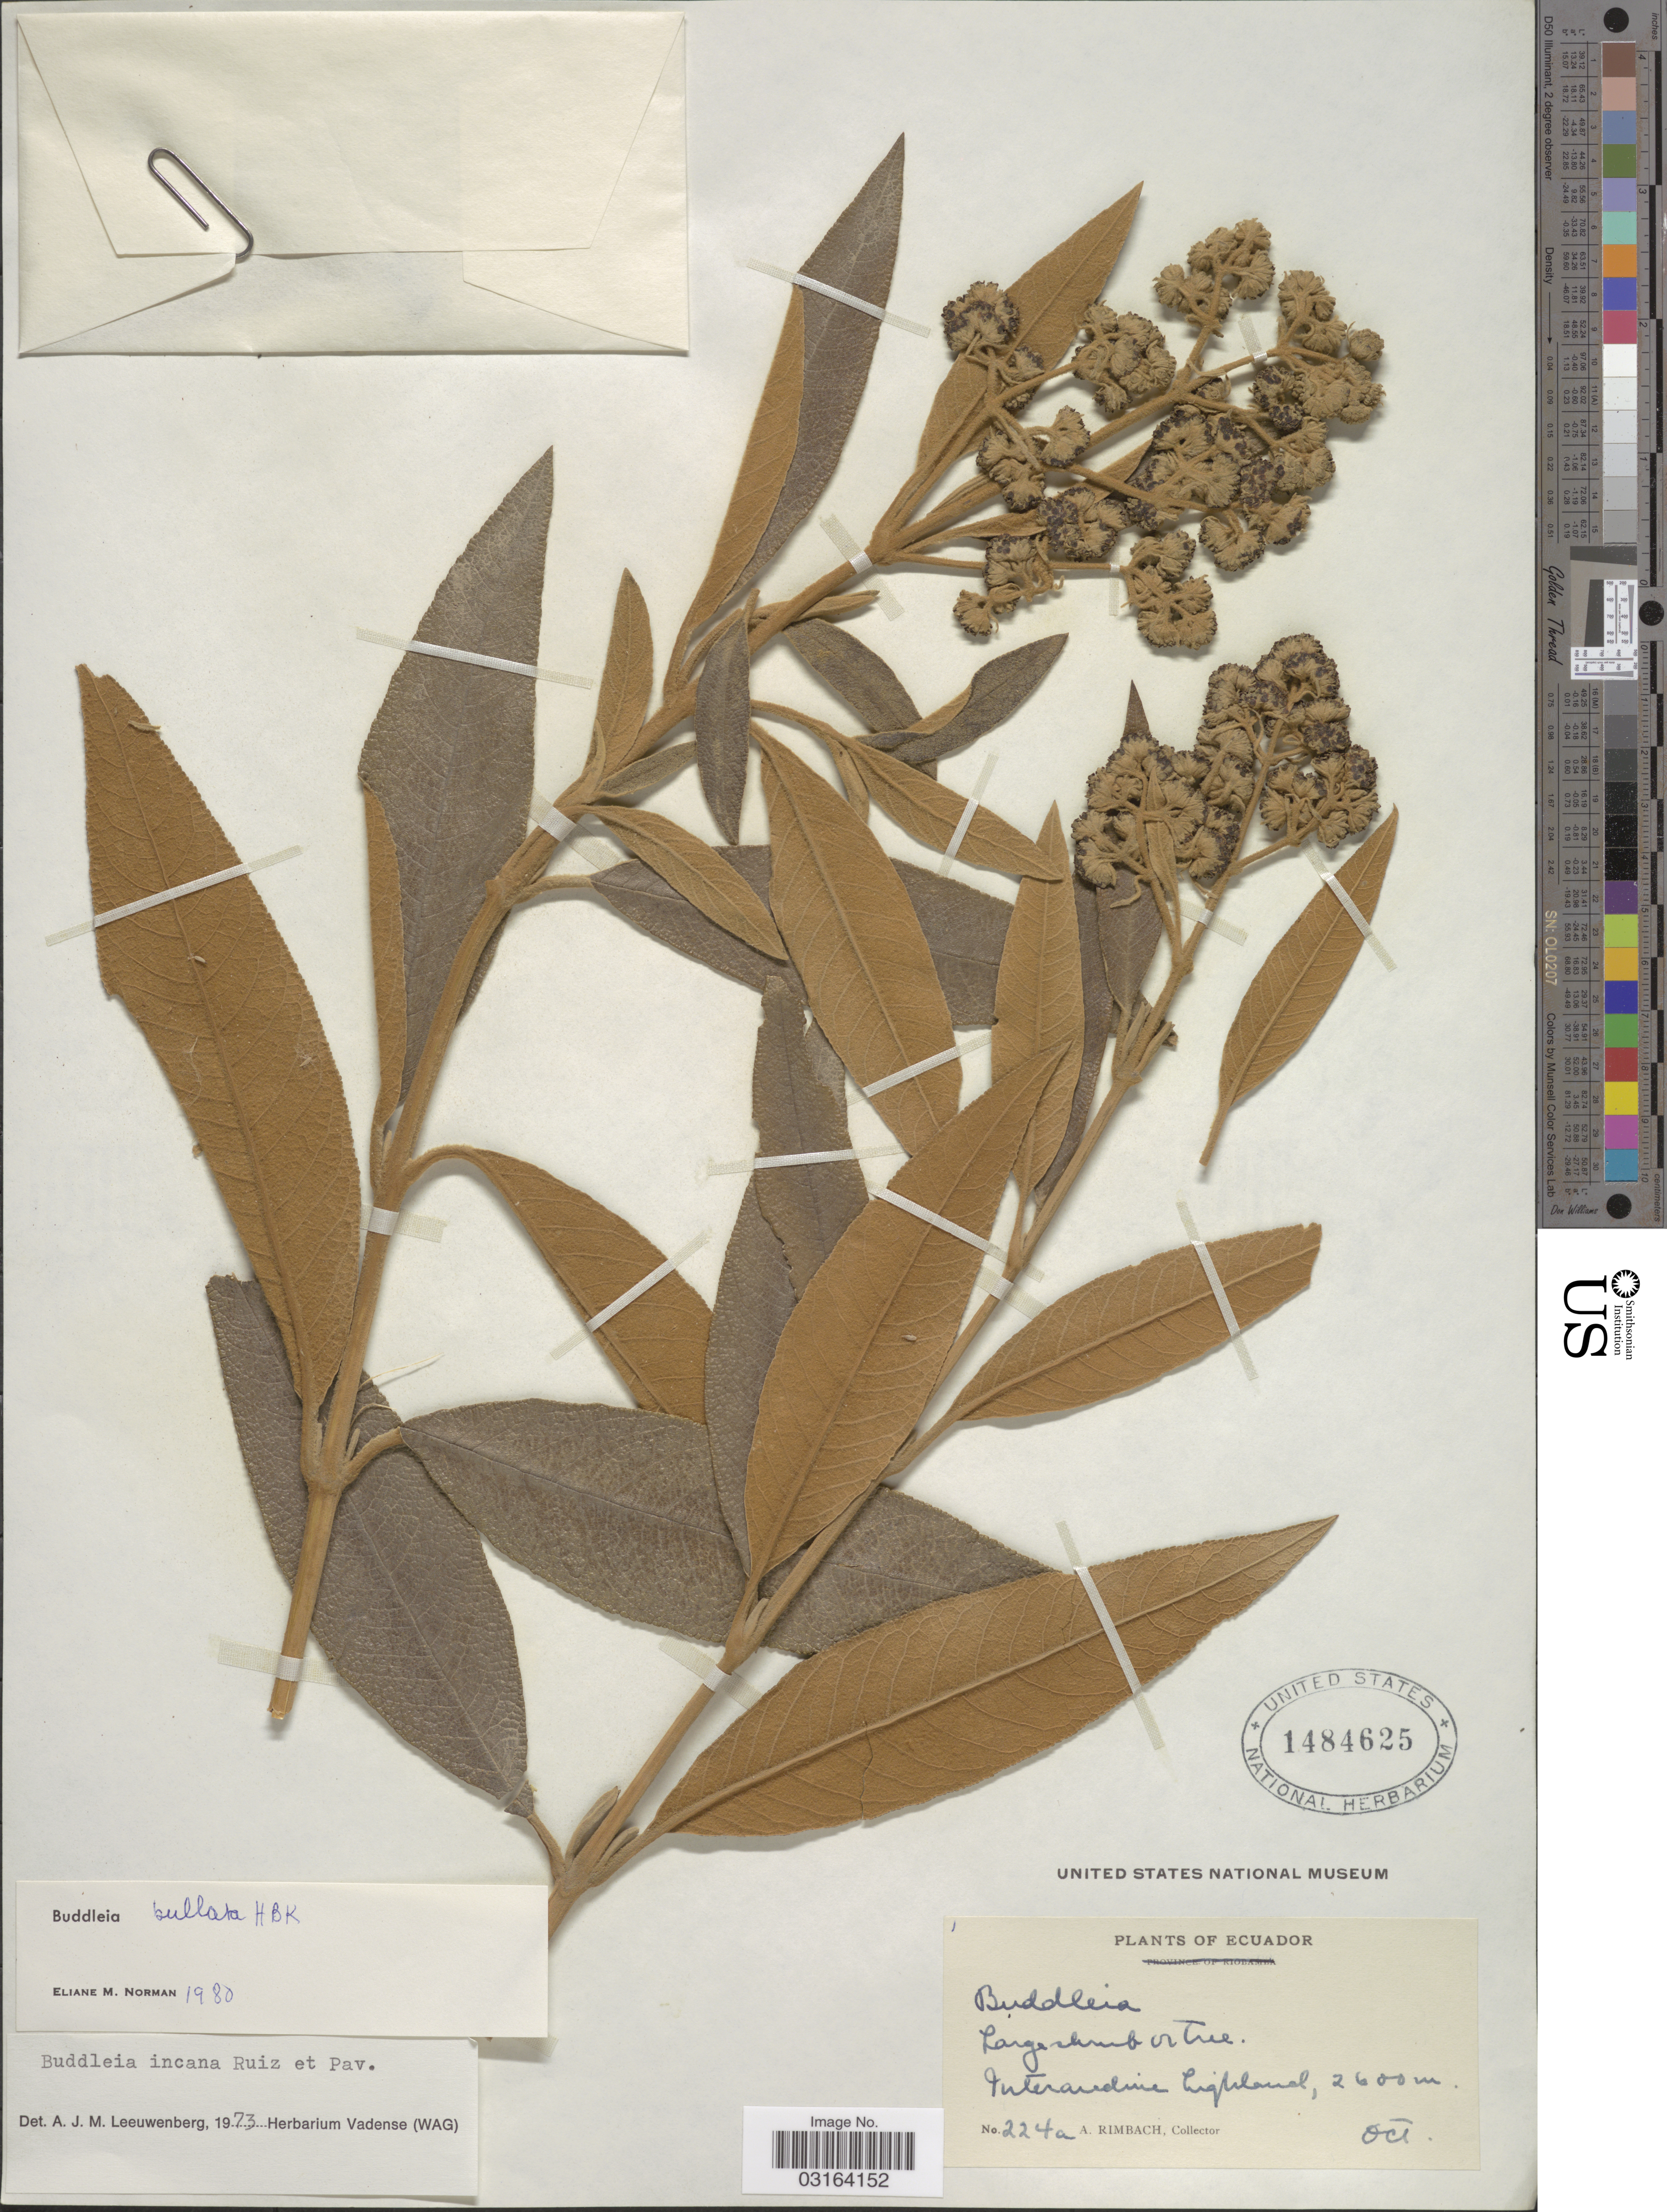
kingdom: Plantae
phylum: Tracheophyta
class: Magnoliopsida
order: Lamiales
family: Scrophulariaceae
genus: Buddleja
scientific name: Buddleja bullata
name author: Kunth in Humb. & et al.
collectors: A. Rimbach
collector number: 224a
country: Ecuador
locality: Inter andine highland.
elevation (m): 2600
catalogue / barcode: US 1484625